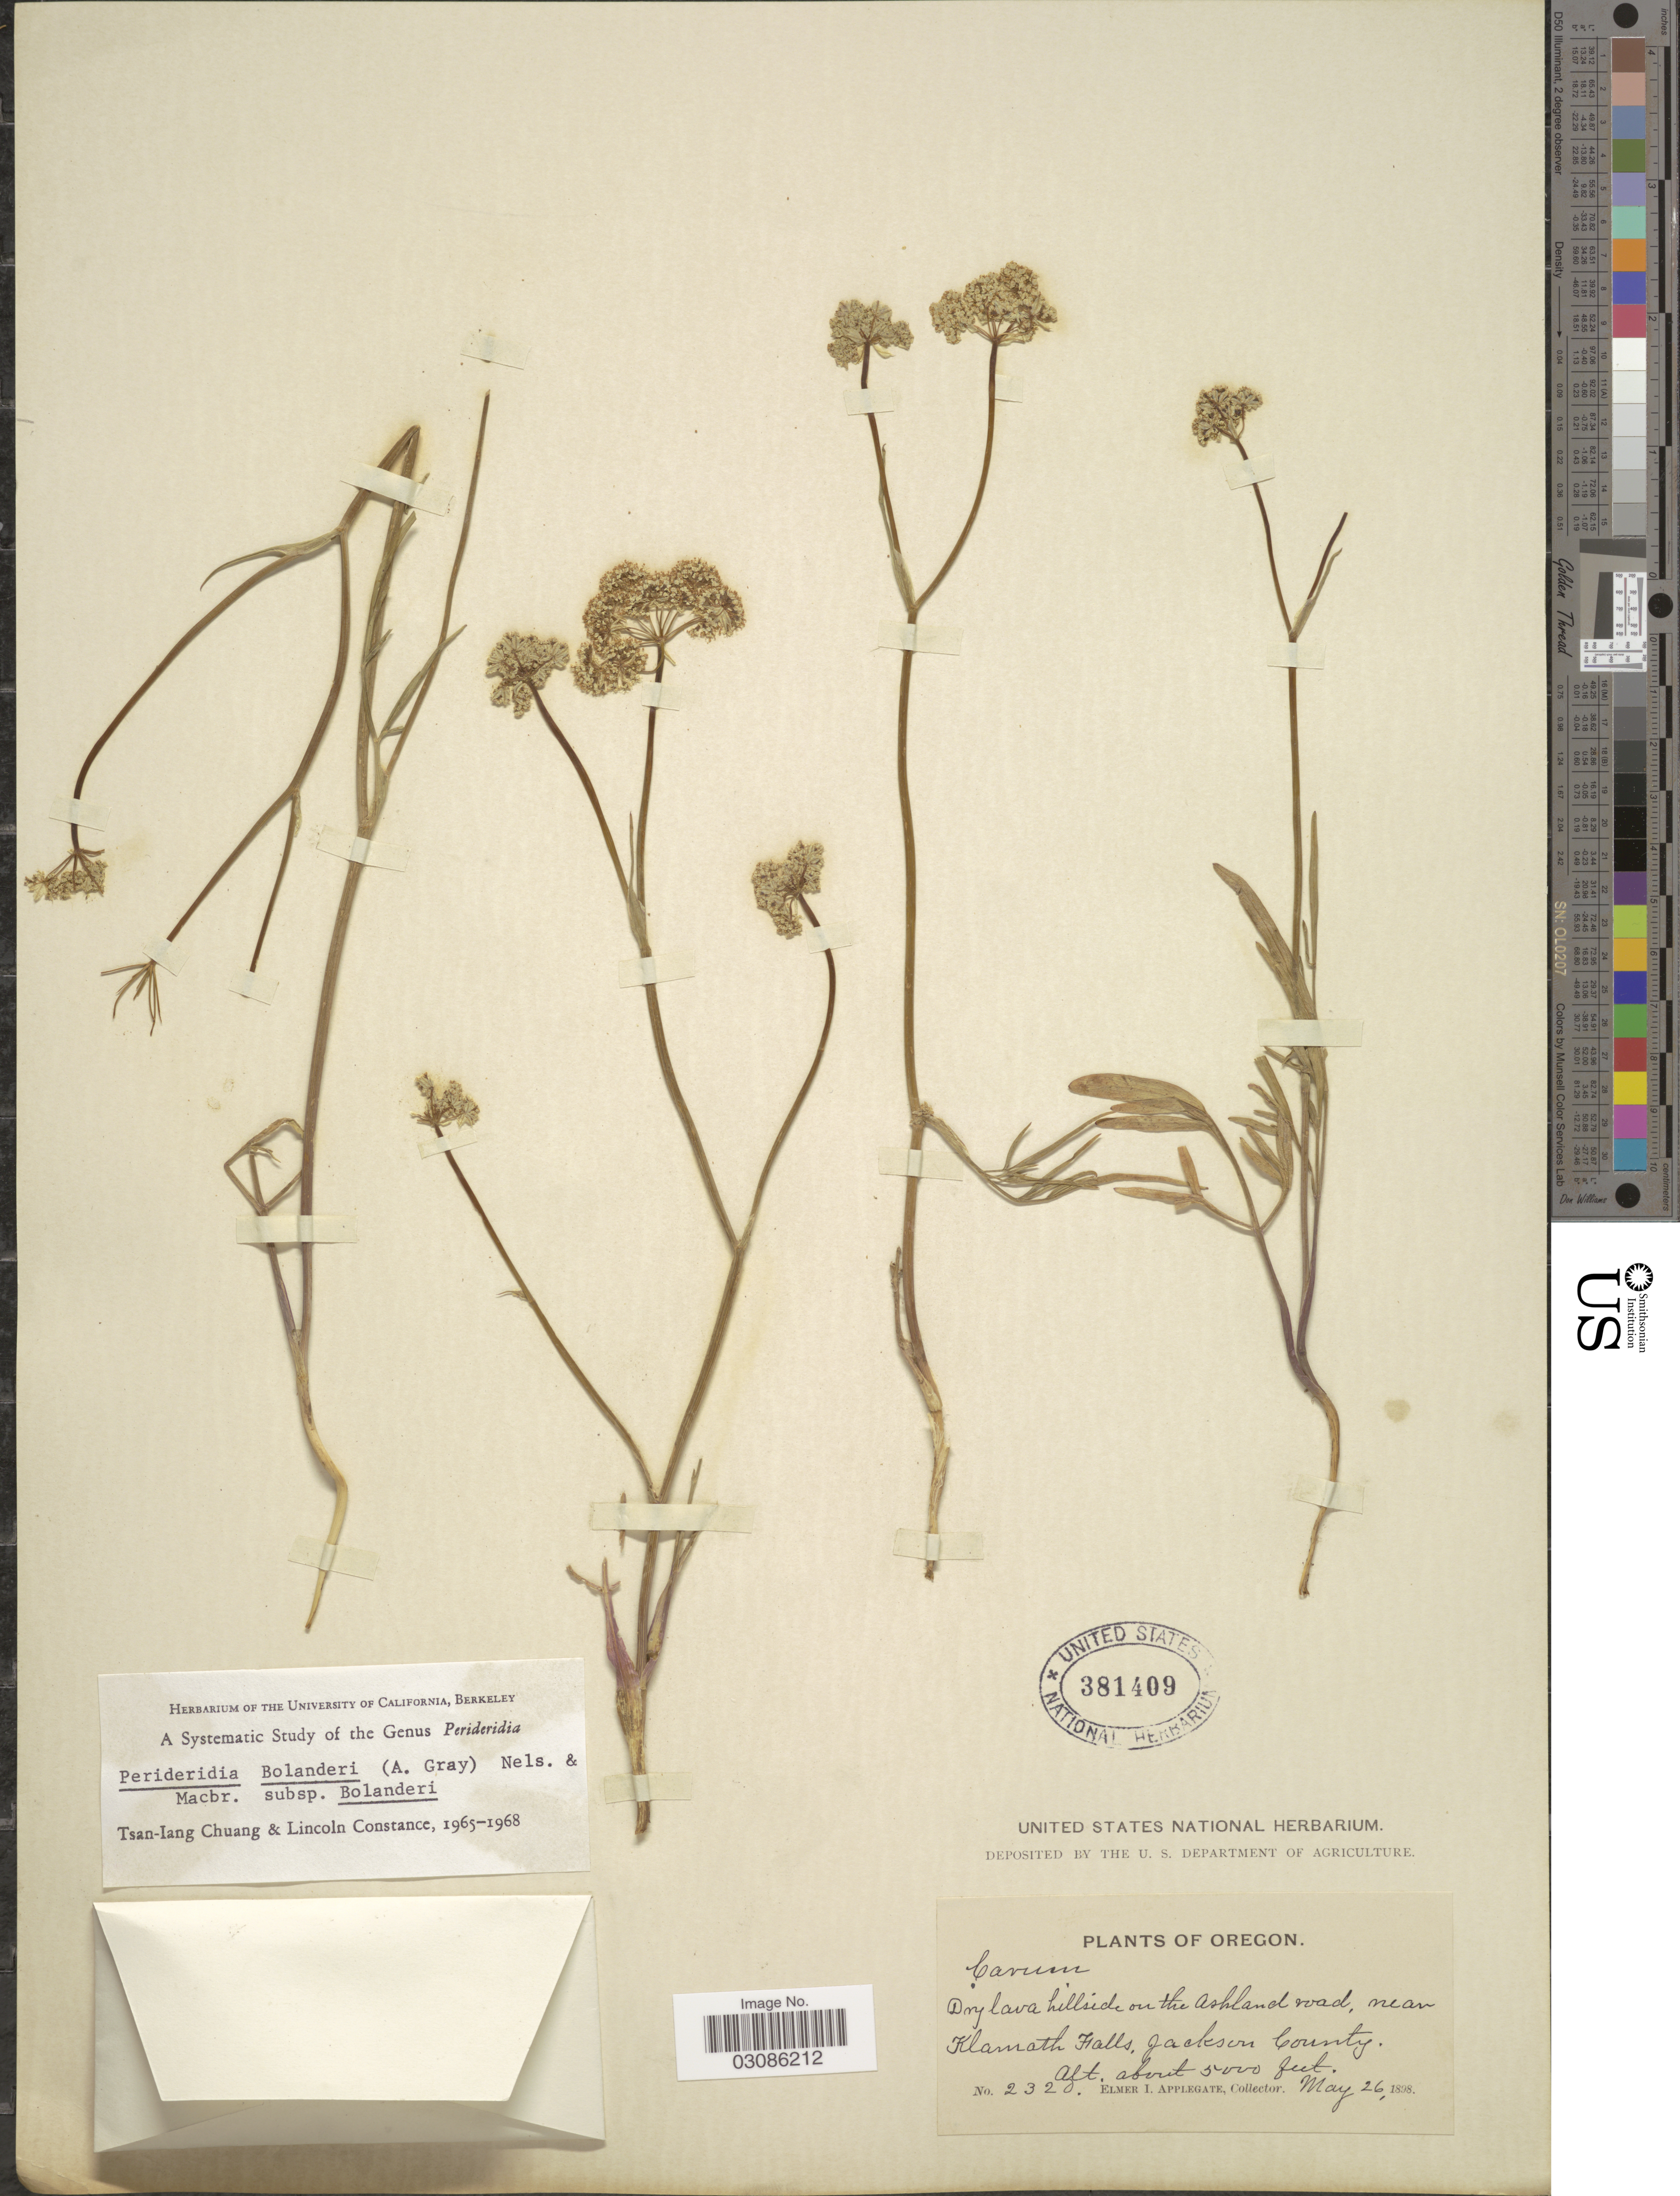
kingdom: Plantae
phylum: Tracheophyta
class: Magnoliopsida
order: Apiales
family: Apiaceae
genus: Perideridia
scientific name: Perideridia bolanderi subsp. bolanderi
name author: (A. Gray) A. Nelson & J.F. Macbr.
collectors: E. I. Applegate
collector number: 2320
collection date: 1898-05-26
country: United States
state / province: Oregon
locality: Dry lava hillside on the Ashland road, near Klamath Falls, Jackson County.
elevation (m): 1524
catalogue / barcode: US 381409